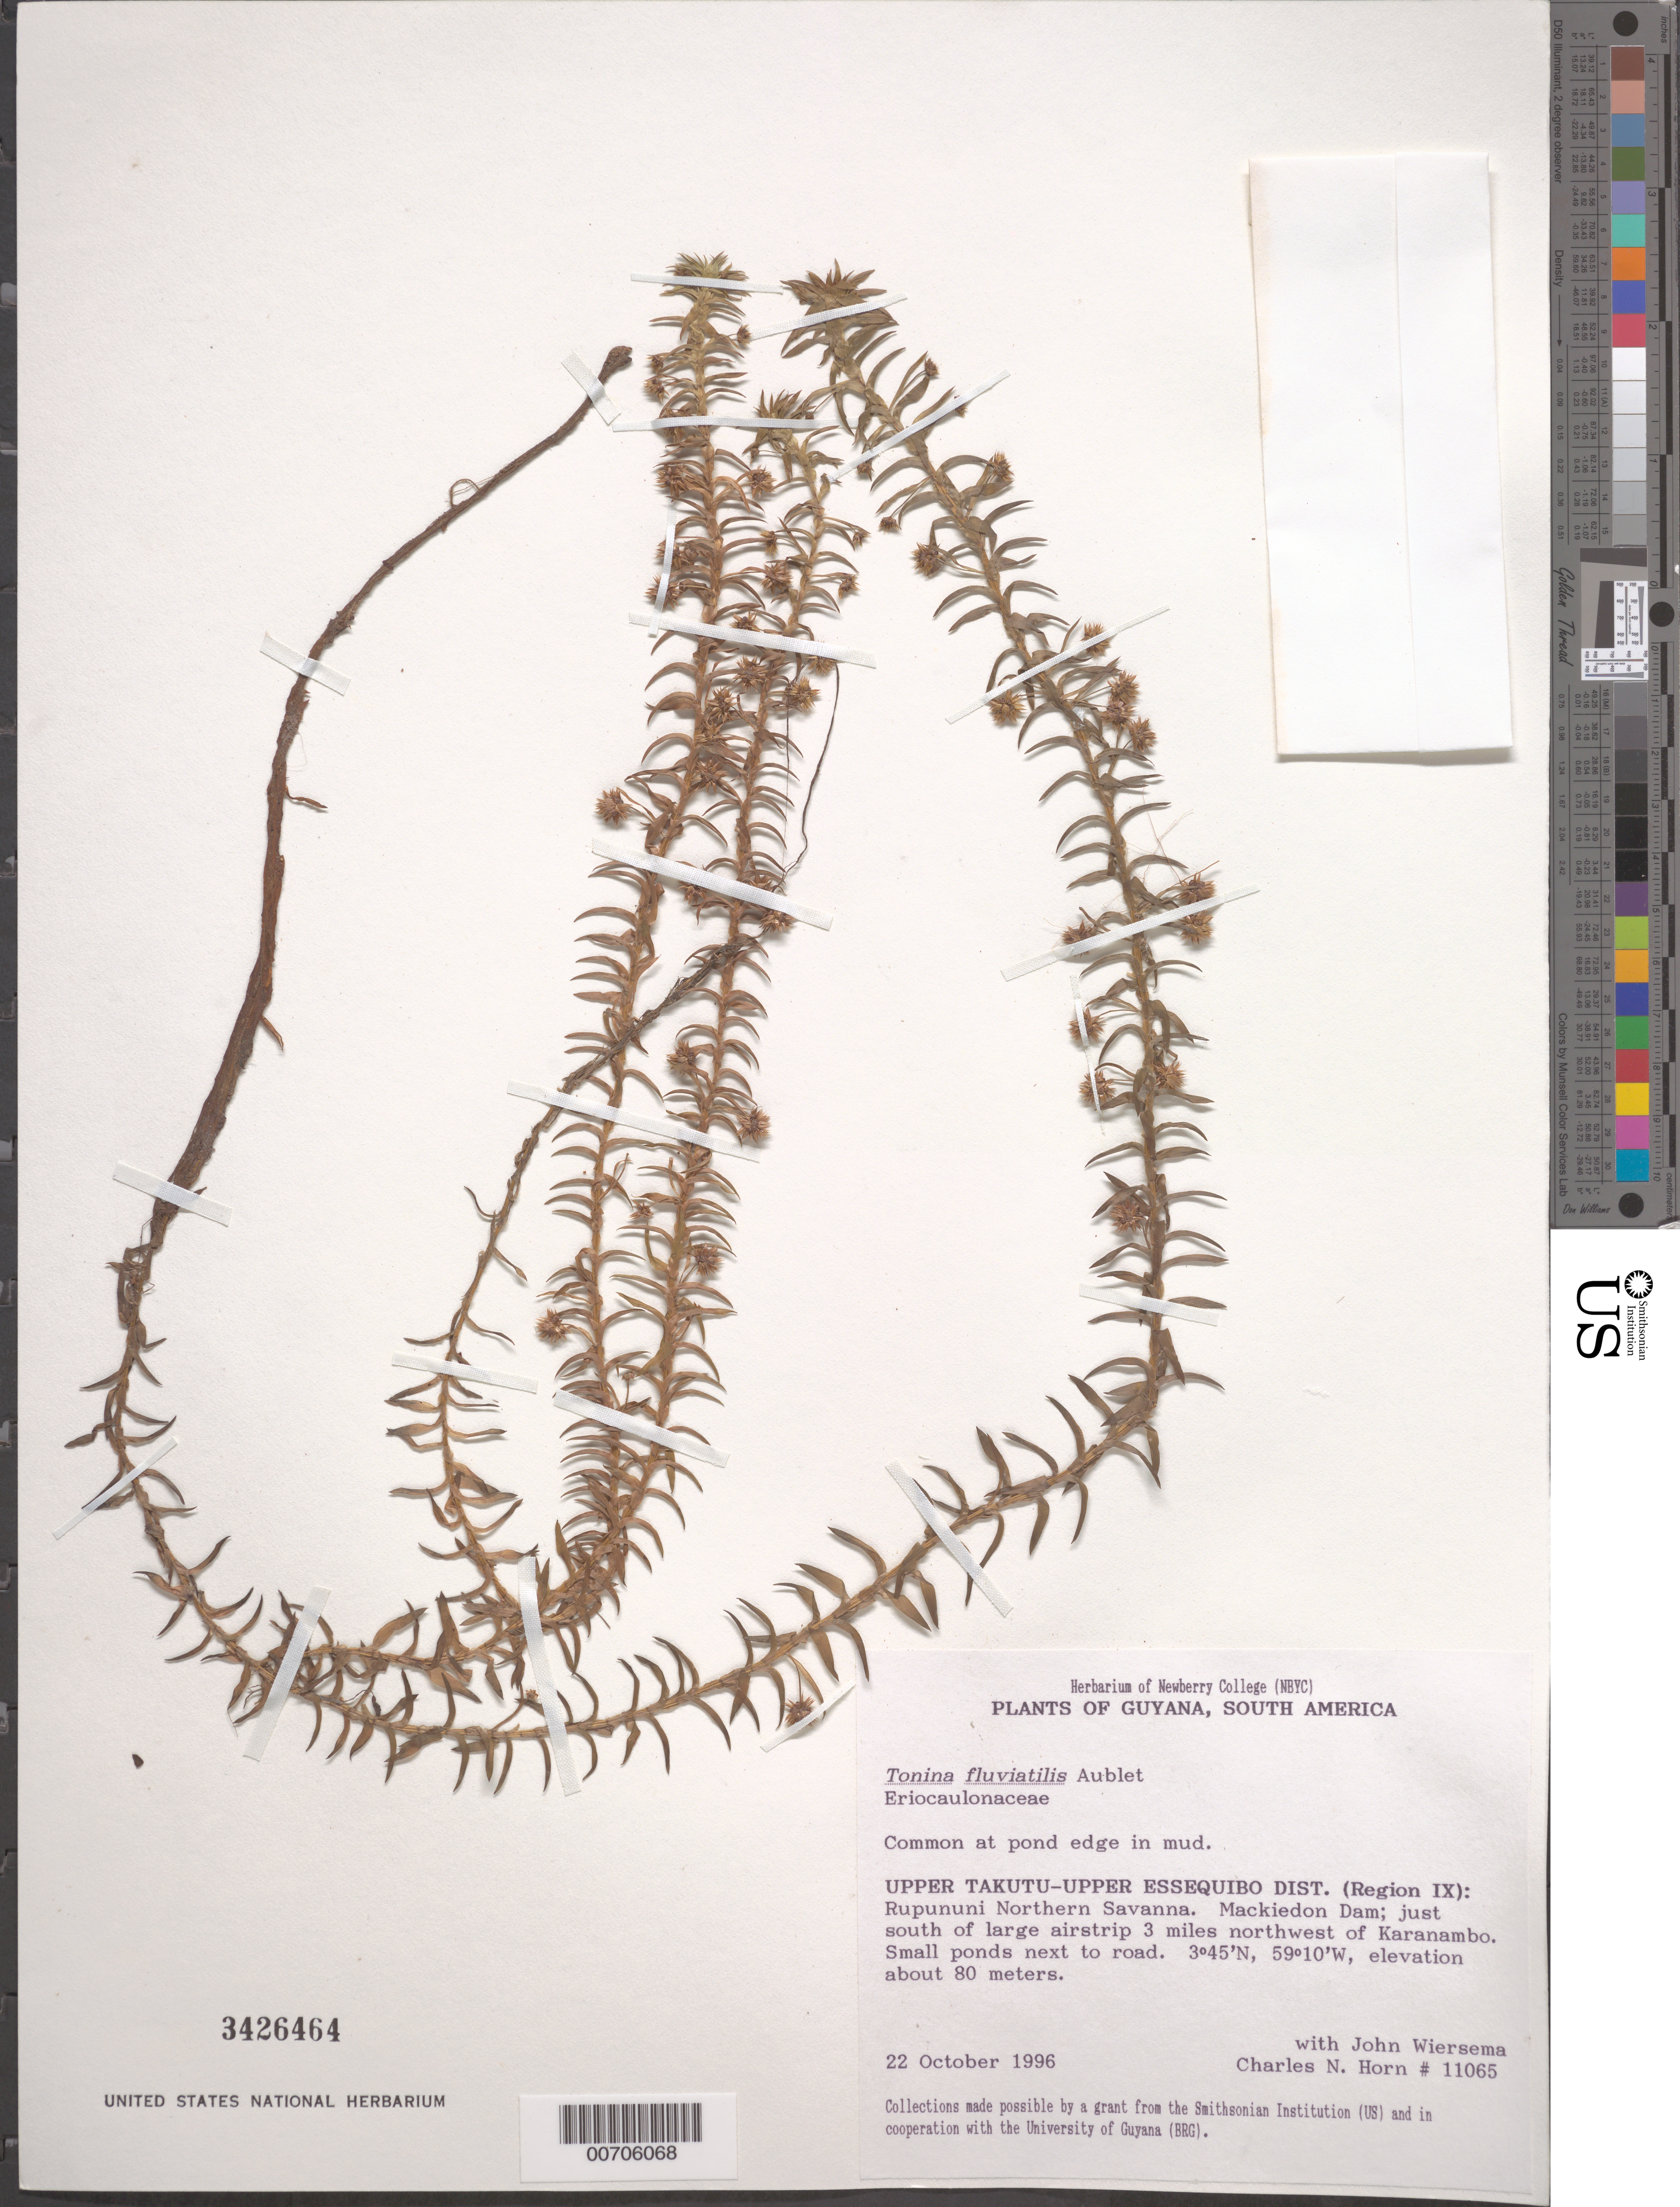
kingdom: Plantae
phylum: Tracheophyta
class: Liliopsida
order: Poales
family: Eriocaulaceae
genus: Tonina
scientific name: Tonina fluviatilis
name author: Aubl.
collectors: C. N. Horn & J. H. Wiersema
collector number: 11065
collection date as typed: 22-Oct-96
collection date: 1996-10-22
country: Guyana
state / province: U. Takutu-U. Essequibo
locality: Rupununi Northern Savanna, Mackiedon Dam, just South of large airstrip, 3 mi. NW of Karanambo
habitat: Edge of pond in mud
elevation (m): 80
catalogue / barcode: US 3426464